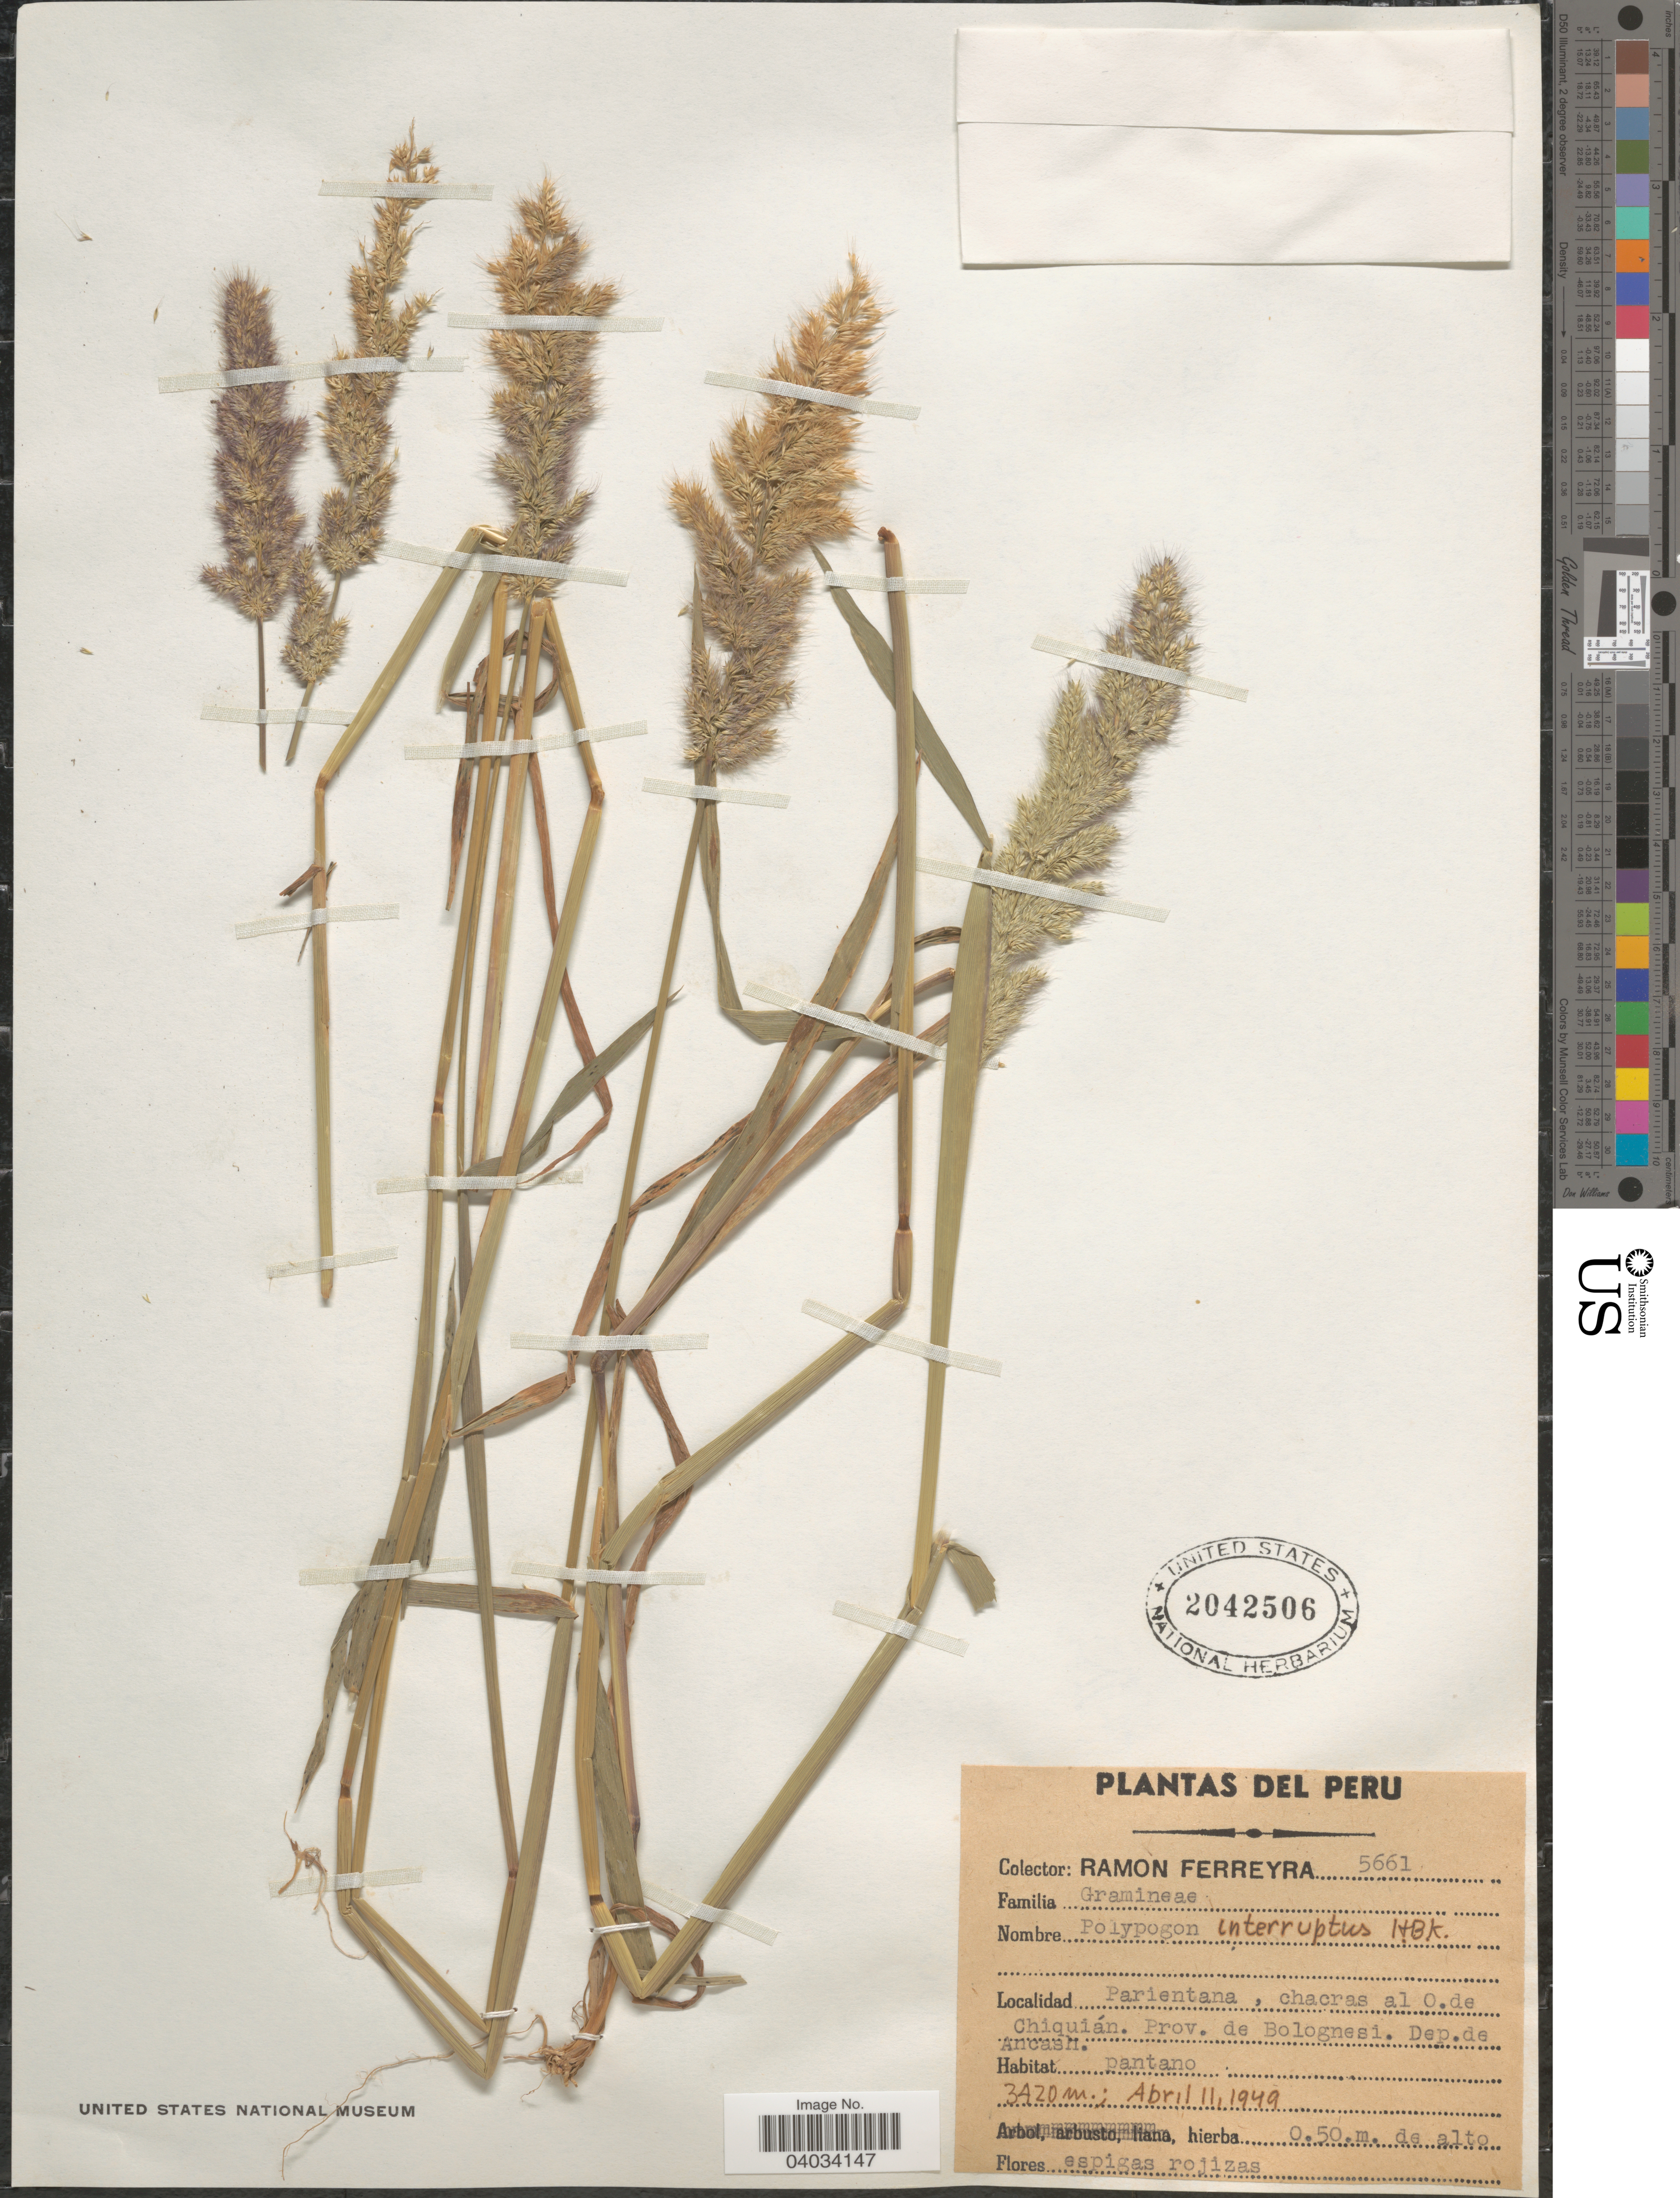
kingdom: Plantae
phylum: Tracheophyta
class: Liliopsida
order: Poales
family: Poaceae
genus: Polypogon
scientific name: Polypogon interruptus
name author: Kunth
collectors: R. A. Ferreyra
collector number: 5661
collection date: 1949-04-11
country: Peru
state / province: Ancash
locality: Parientana , chacras al O.de Chiquián. Prov. de Bolognesi. Dep.de Ancash.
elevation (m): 3420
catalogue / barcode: US 2042506